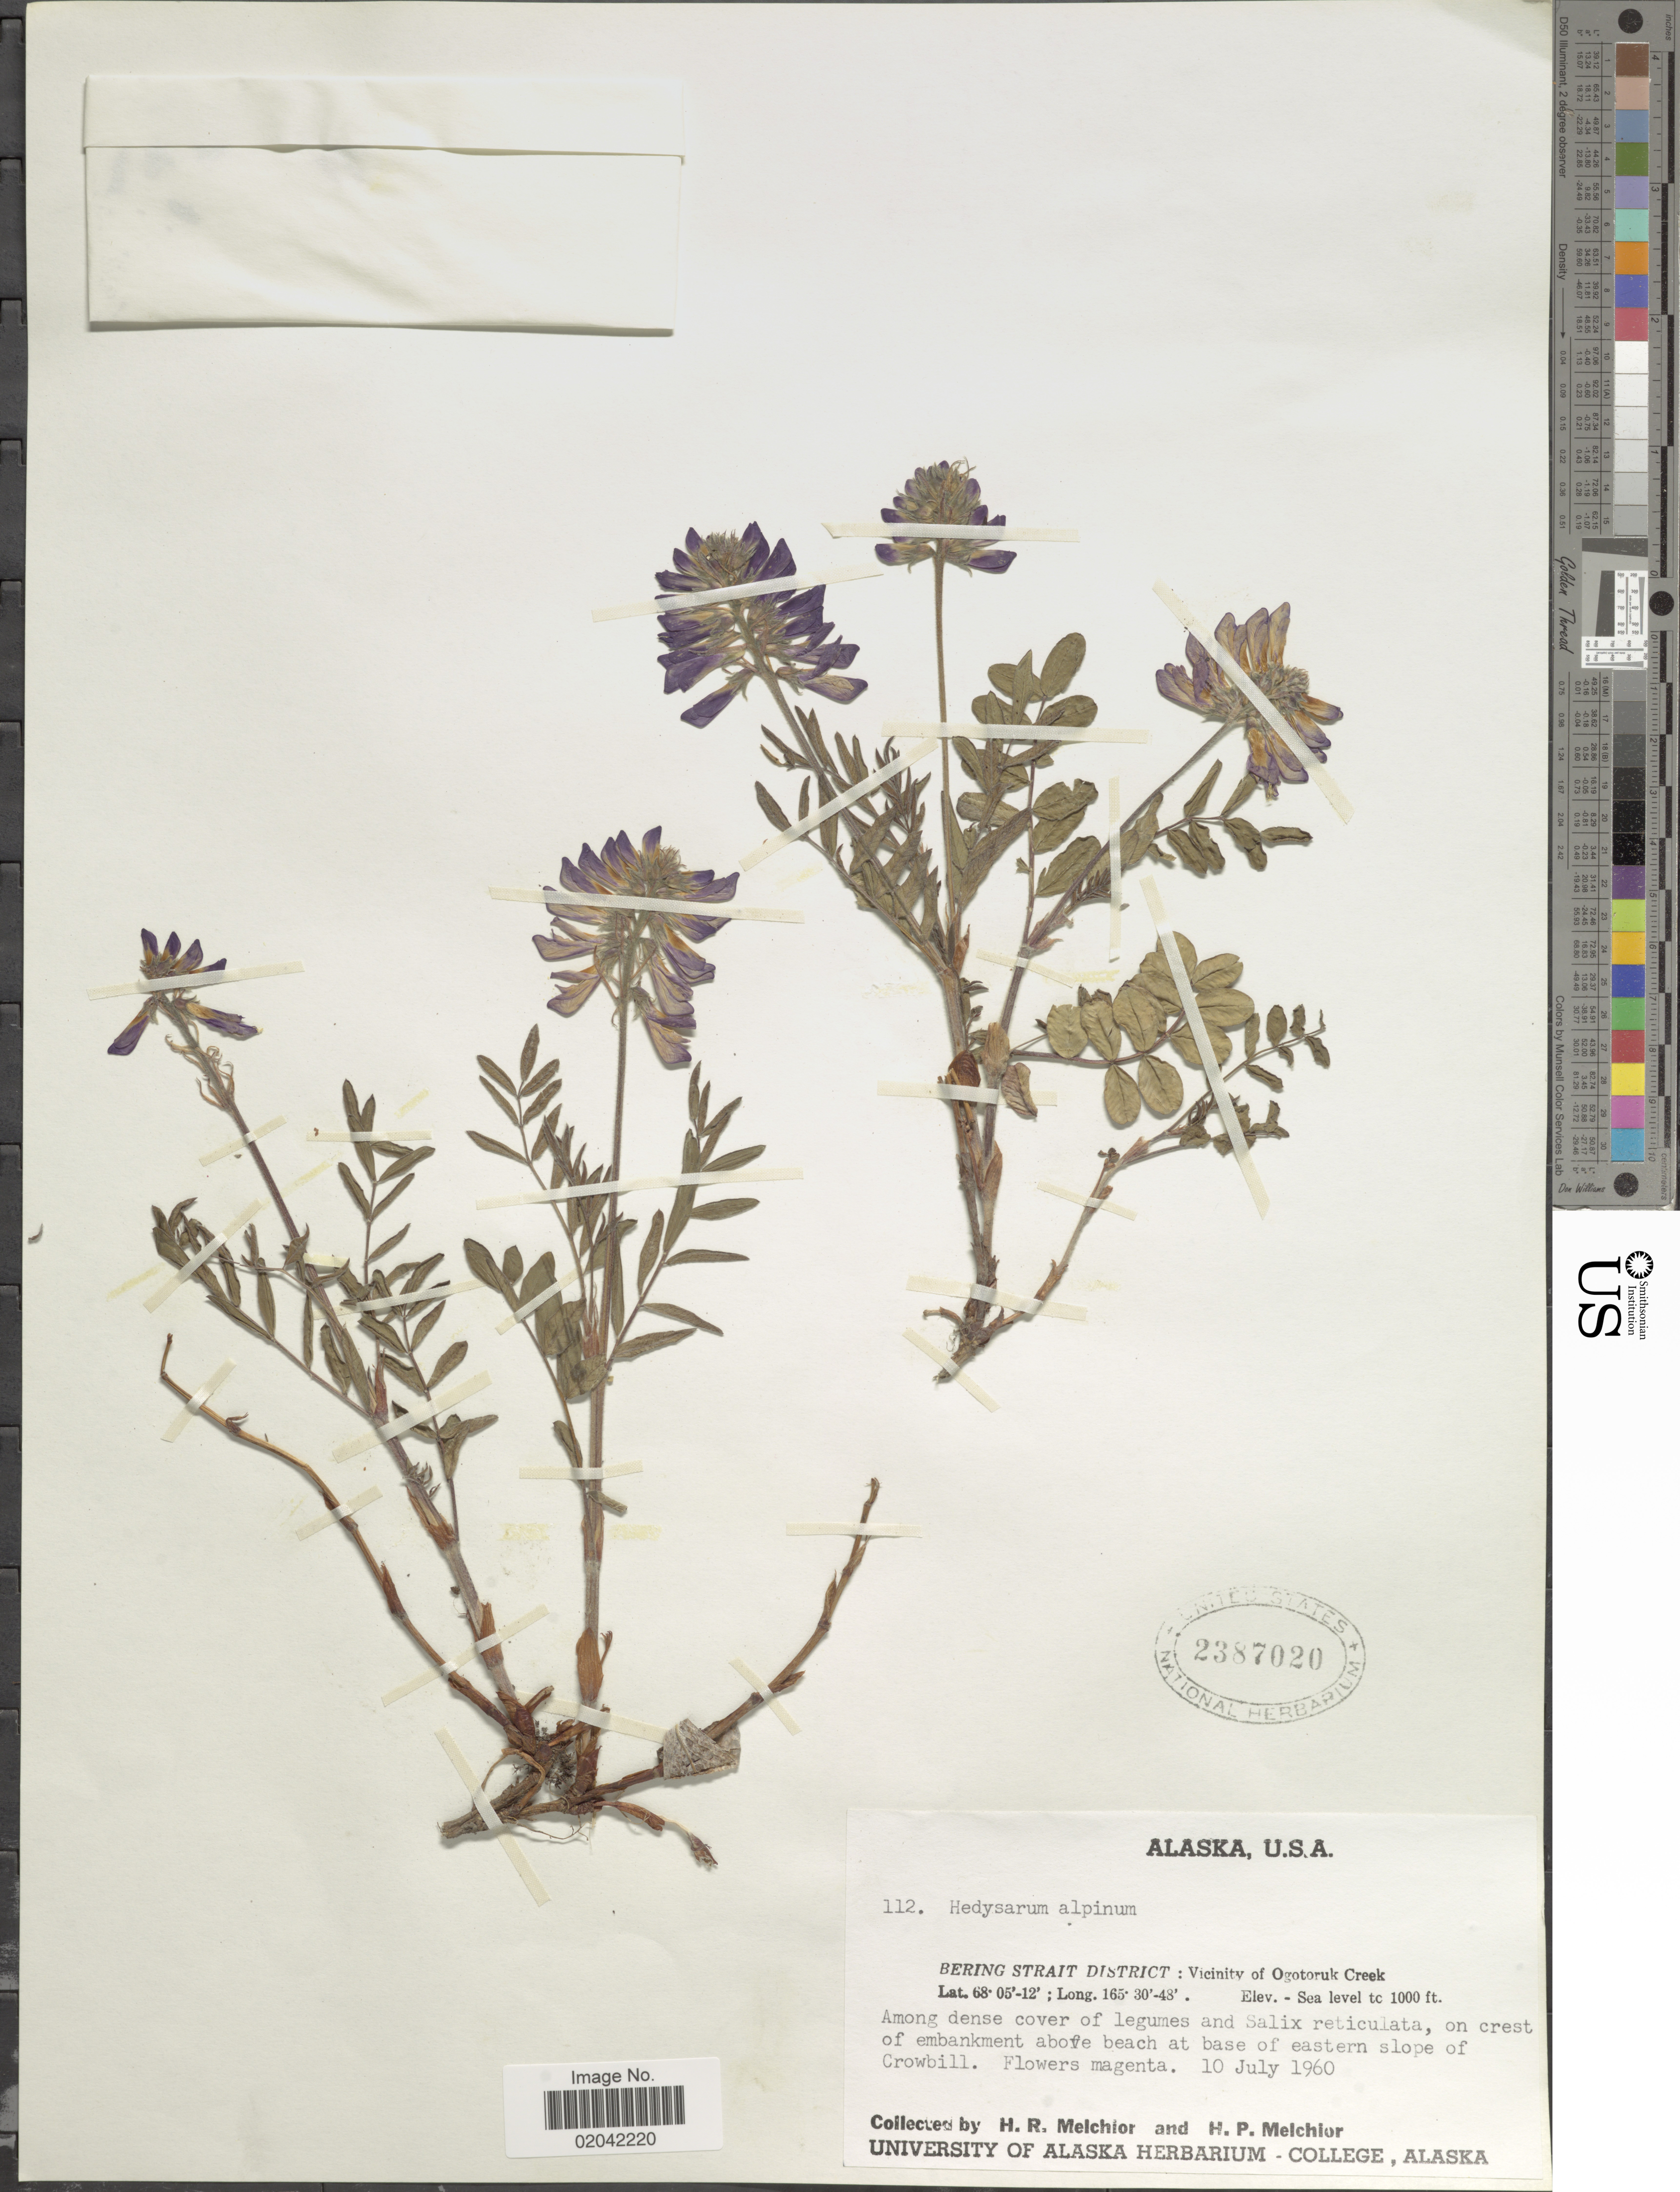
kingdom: Plantae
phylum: Tracheophyta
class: Magnoliopsida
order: Fabales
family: Fabaceae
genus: Hedysarum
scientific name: Hedysarum alpinum var. americanum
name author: Michx. ex Pursh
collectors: H. R. Melchior & H. P. Melchior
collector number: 112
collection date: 1960-07-10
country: United States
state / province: Alaska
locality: Bering Strait District: Vicinity of Ogotoruk Creek. on crest of embankment above beach at base of eastern slope of Crowbill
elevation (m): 305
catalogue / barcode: US 2387020